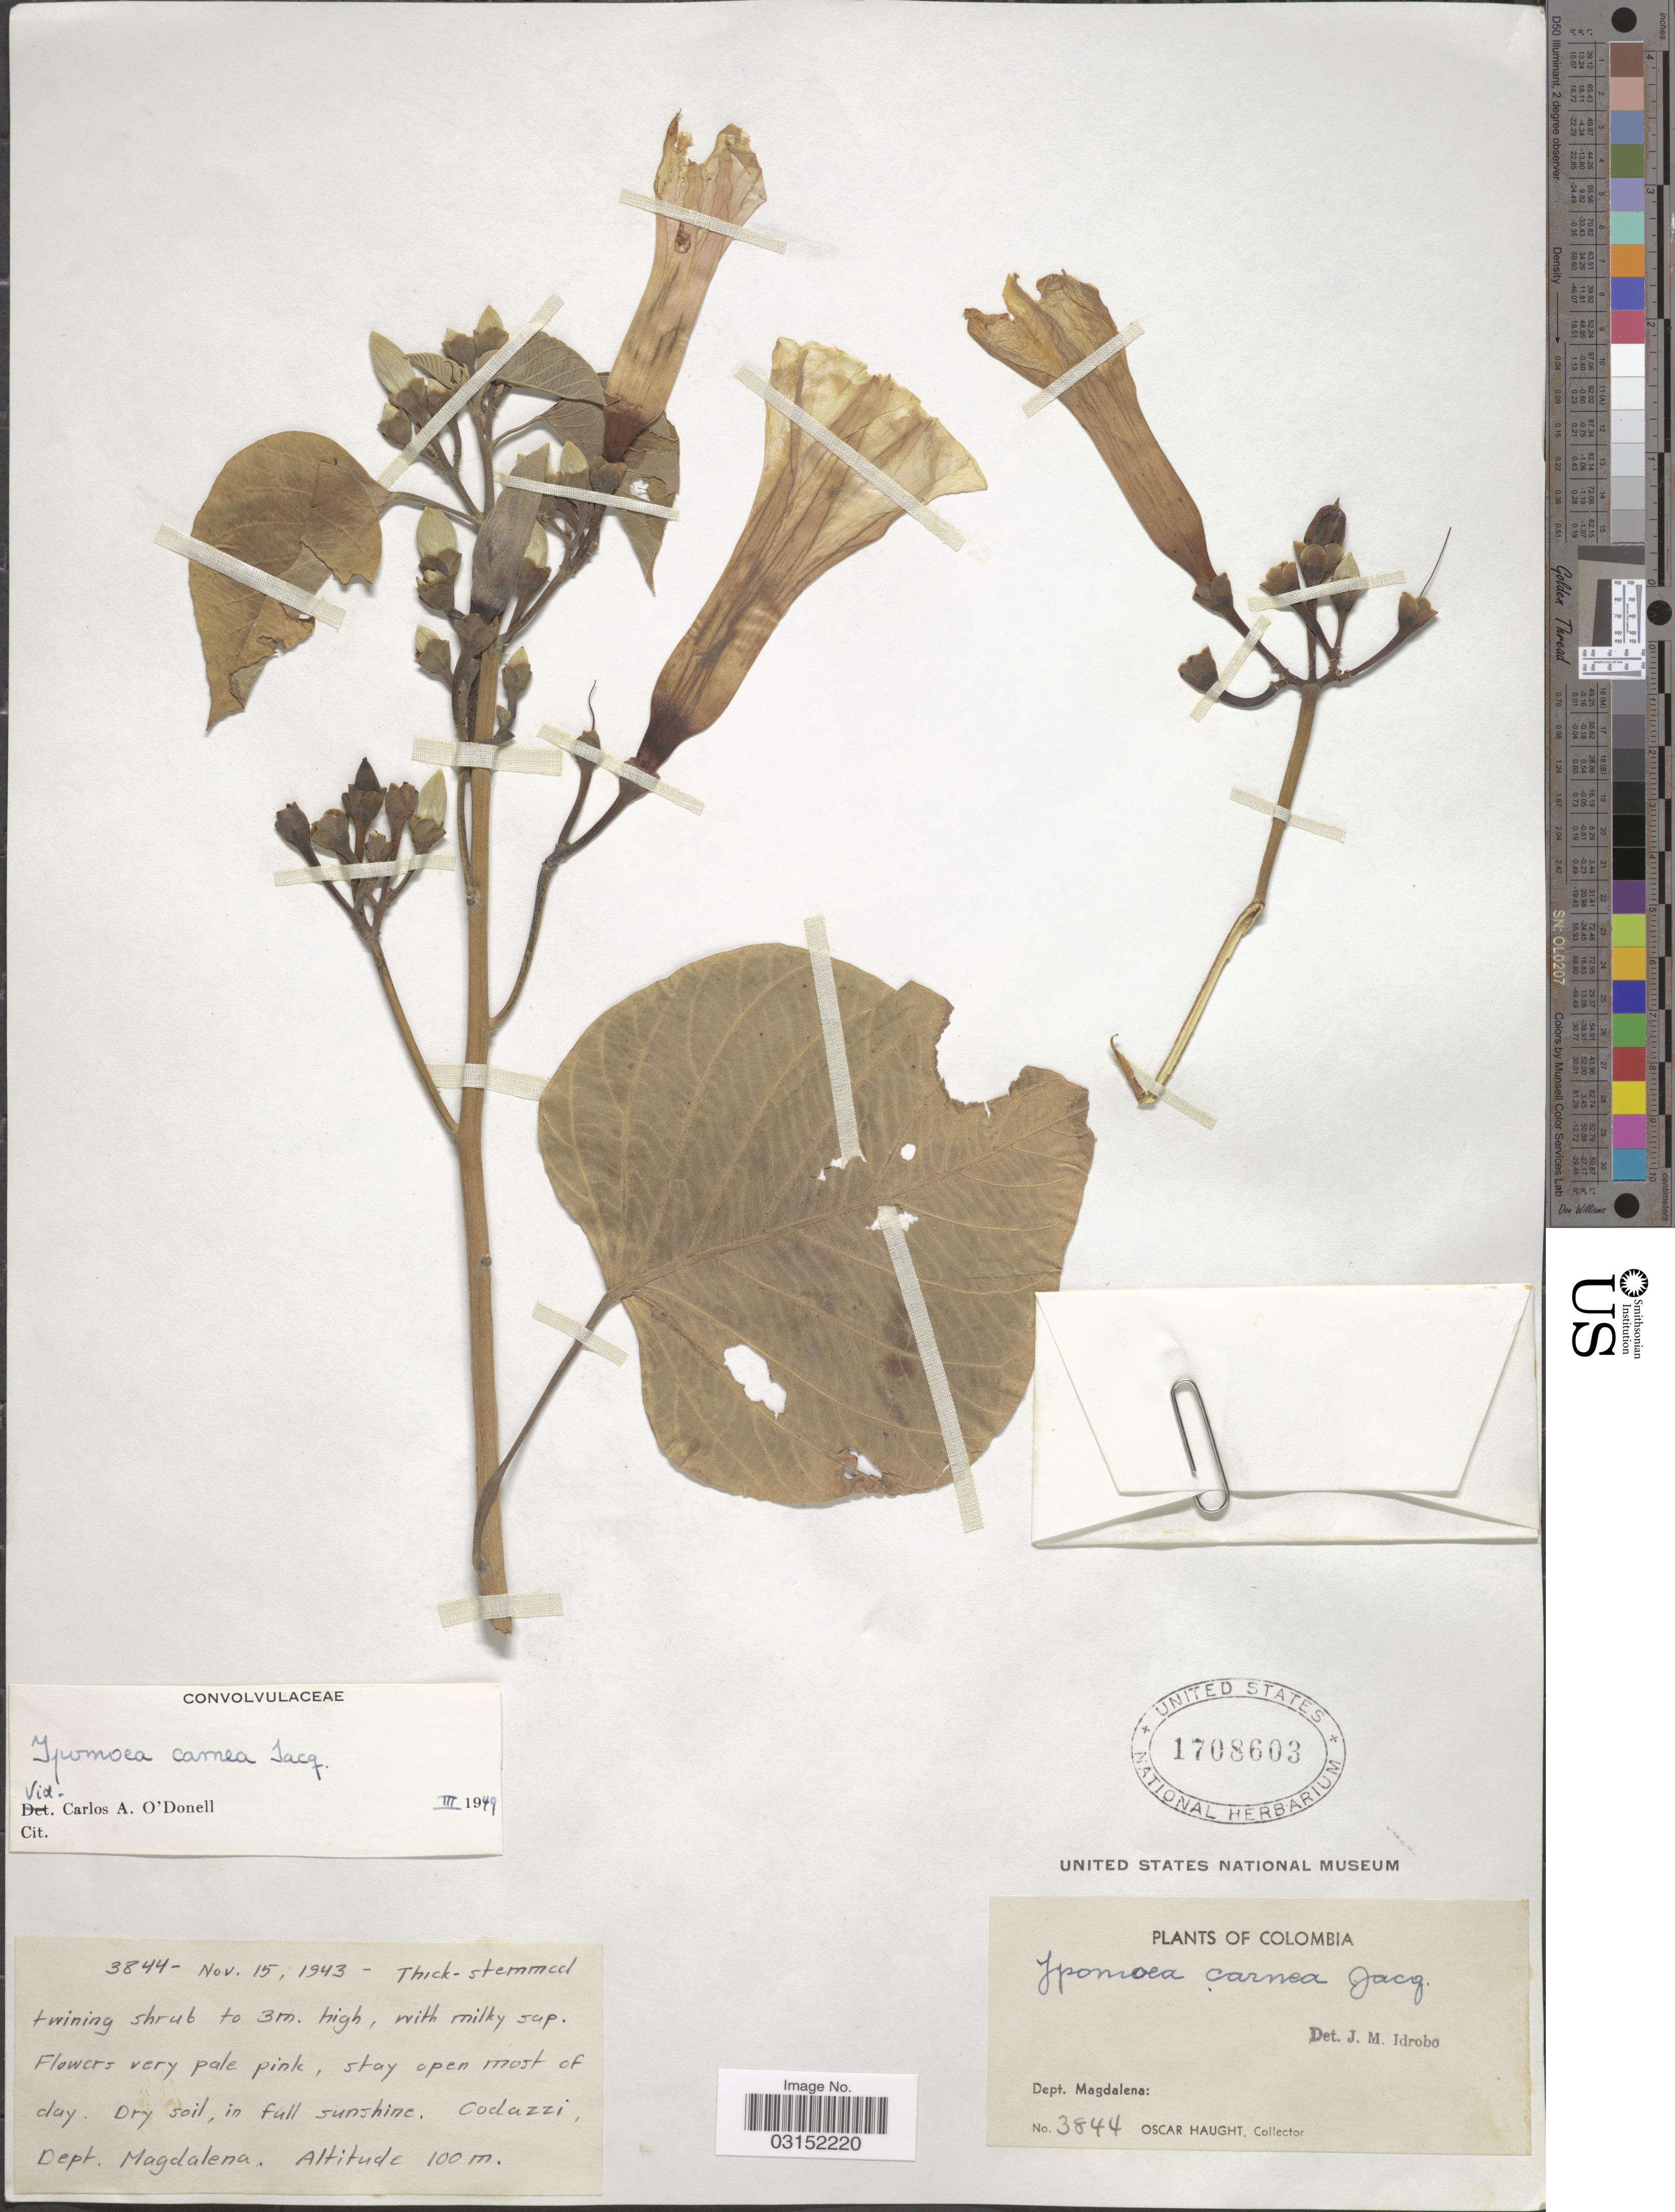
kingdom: Plantae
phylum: Tracheophyta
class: Magnoliopsida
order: Solanales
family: Convolvulaceae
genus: Ipomoea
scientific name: Ipomoea carnea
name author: Jacq.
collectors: O. L. Haught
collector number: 3844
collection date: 1943-11-15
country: Colombia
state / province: Magdalena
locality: Dept. Magdalena: Codazzi.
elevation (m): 100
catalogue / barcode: US 1708603